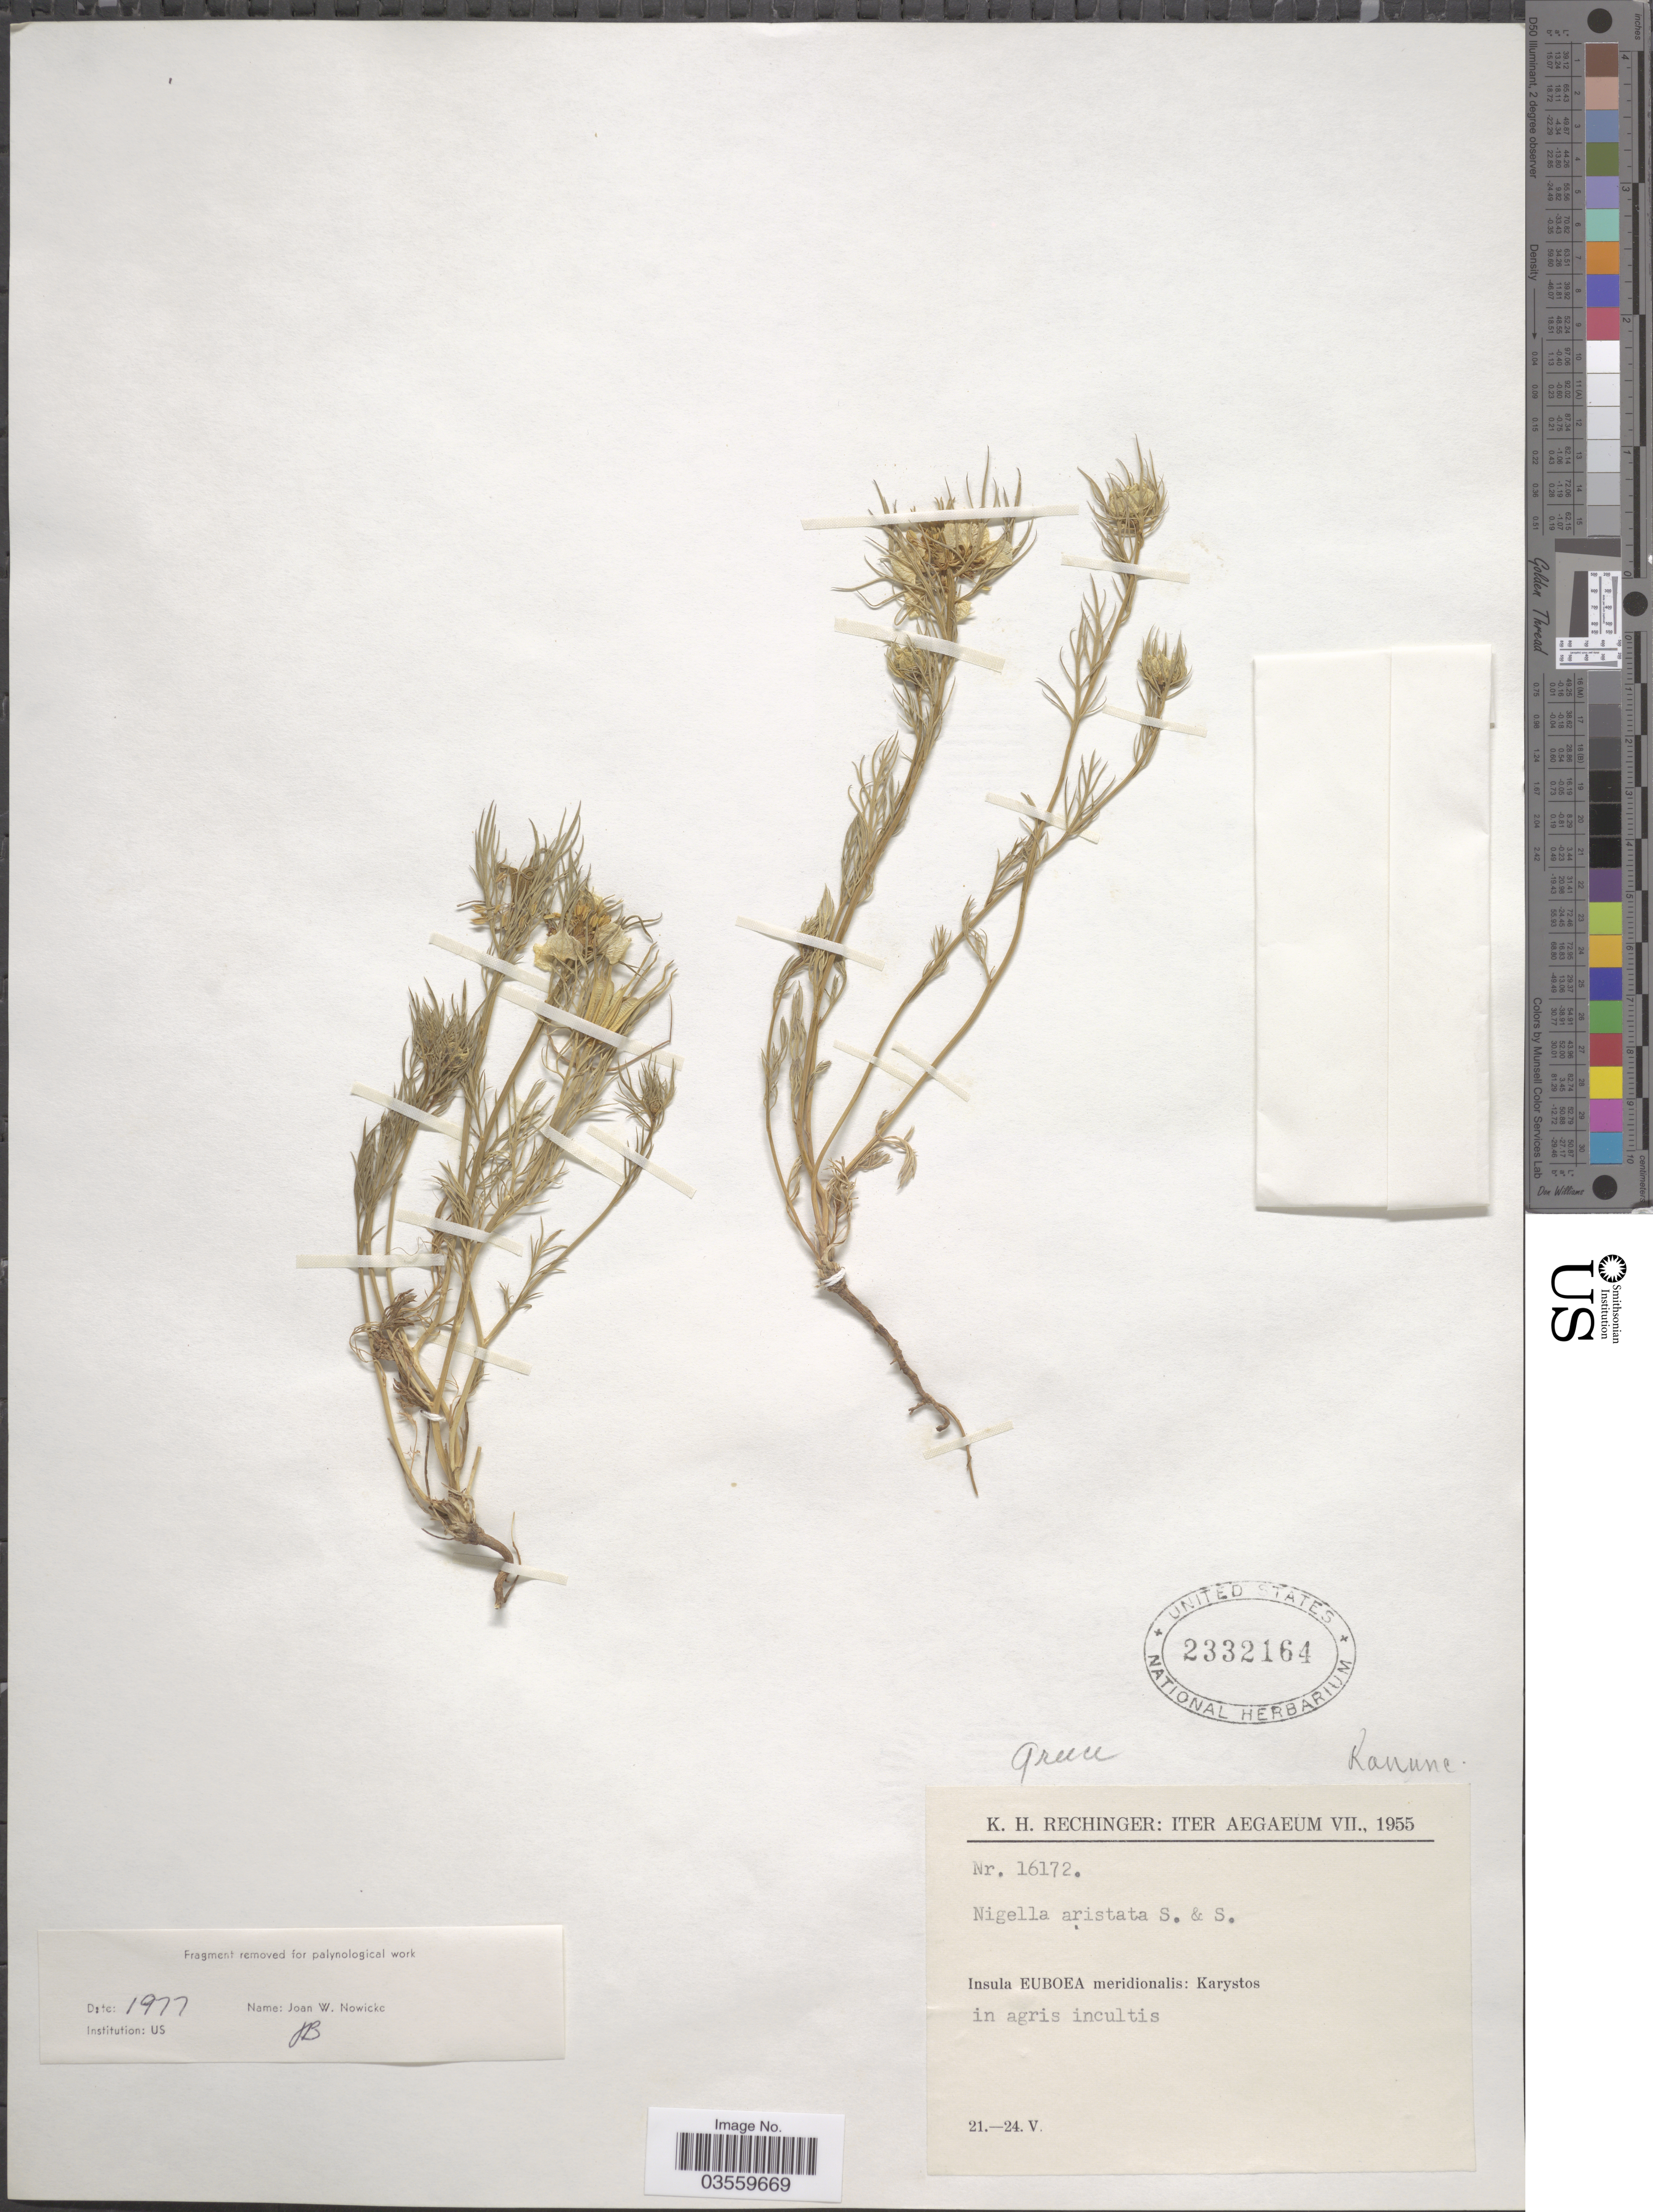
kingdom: Plantae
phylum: Tracheophyta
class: Magnoliopsida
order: Ranunculales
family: Ranunculaceae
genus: Nigella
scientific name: Nigella aristata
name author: Sm.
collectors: K. H. Rechinger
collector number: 16172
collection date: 1955-05-21/1955-05-24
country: Greece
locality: Aegaeum. Insula Euboea meridionalis: Karystos.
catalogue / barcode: US 2332164